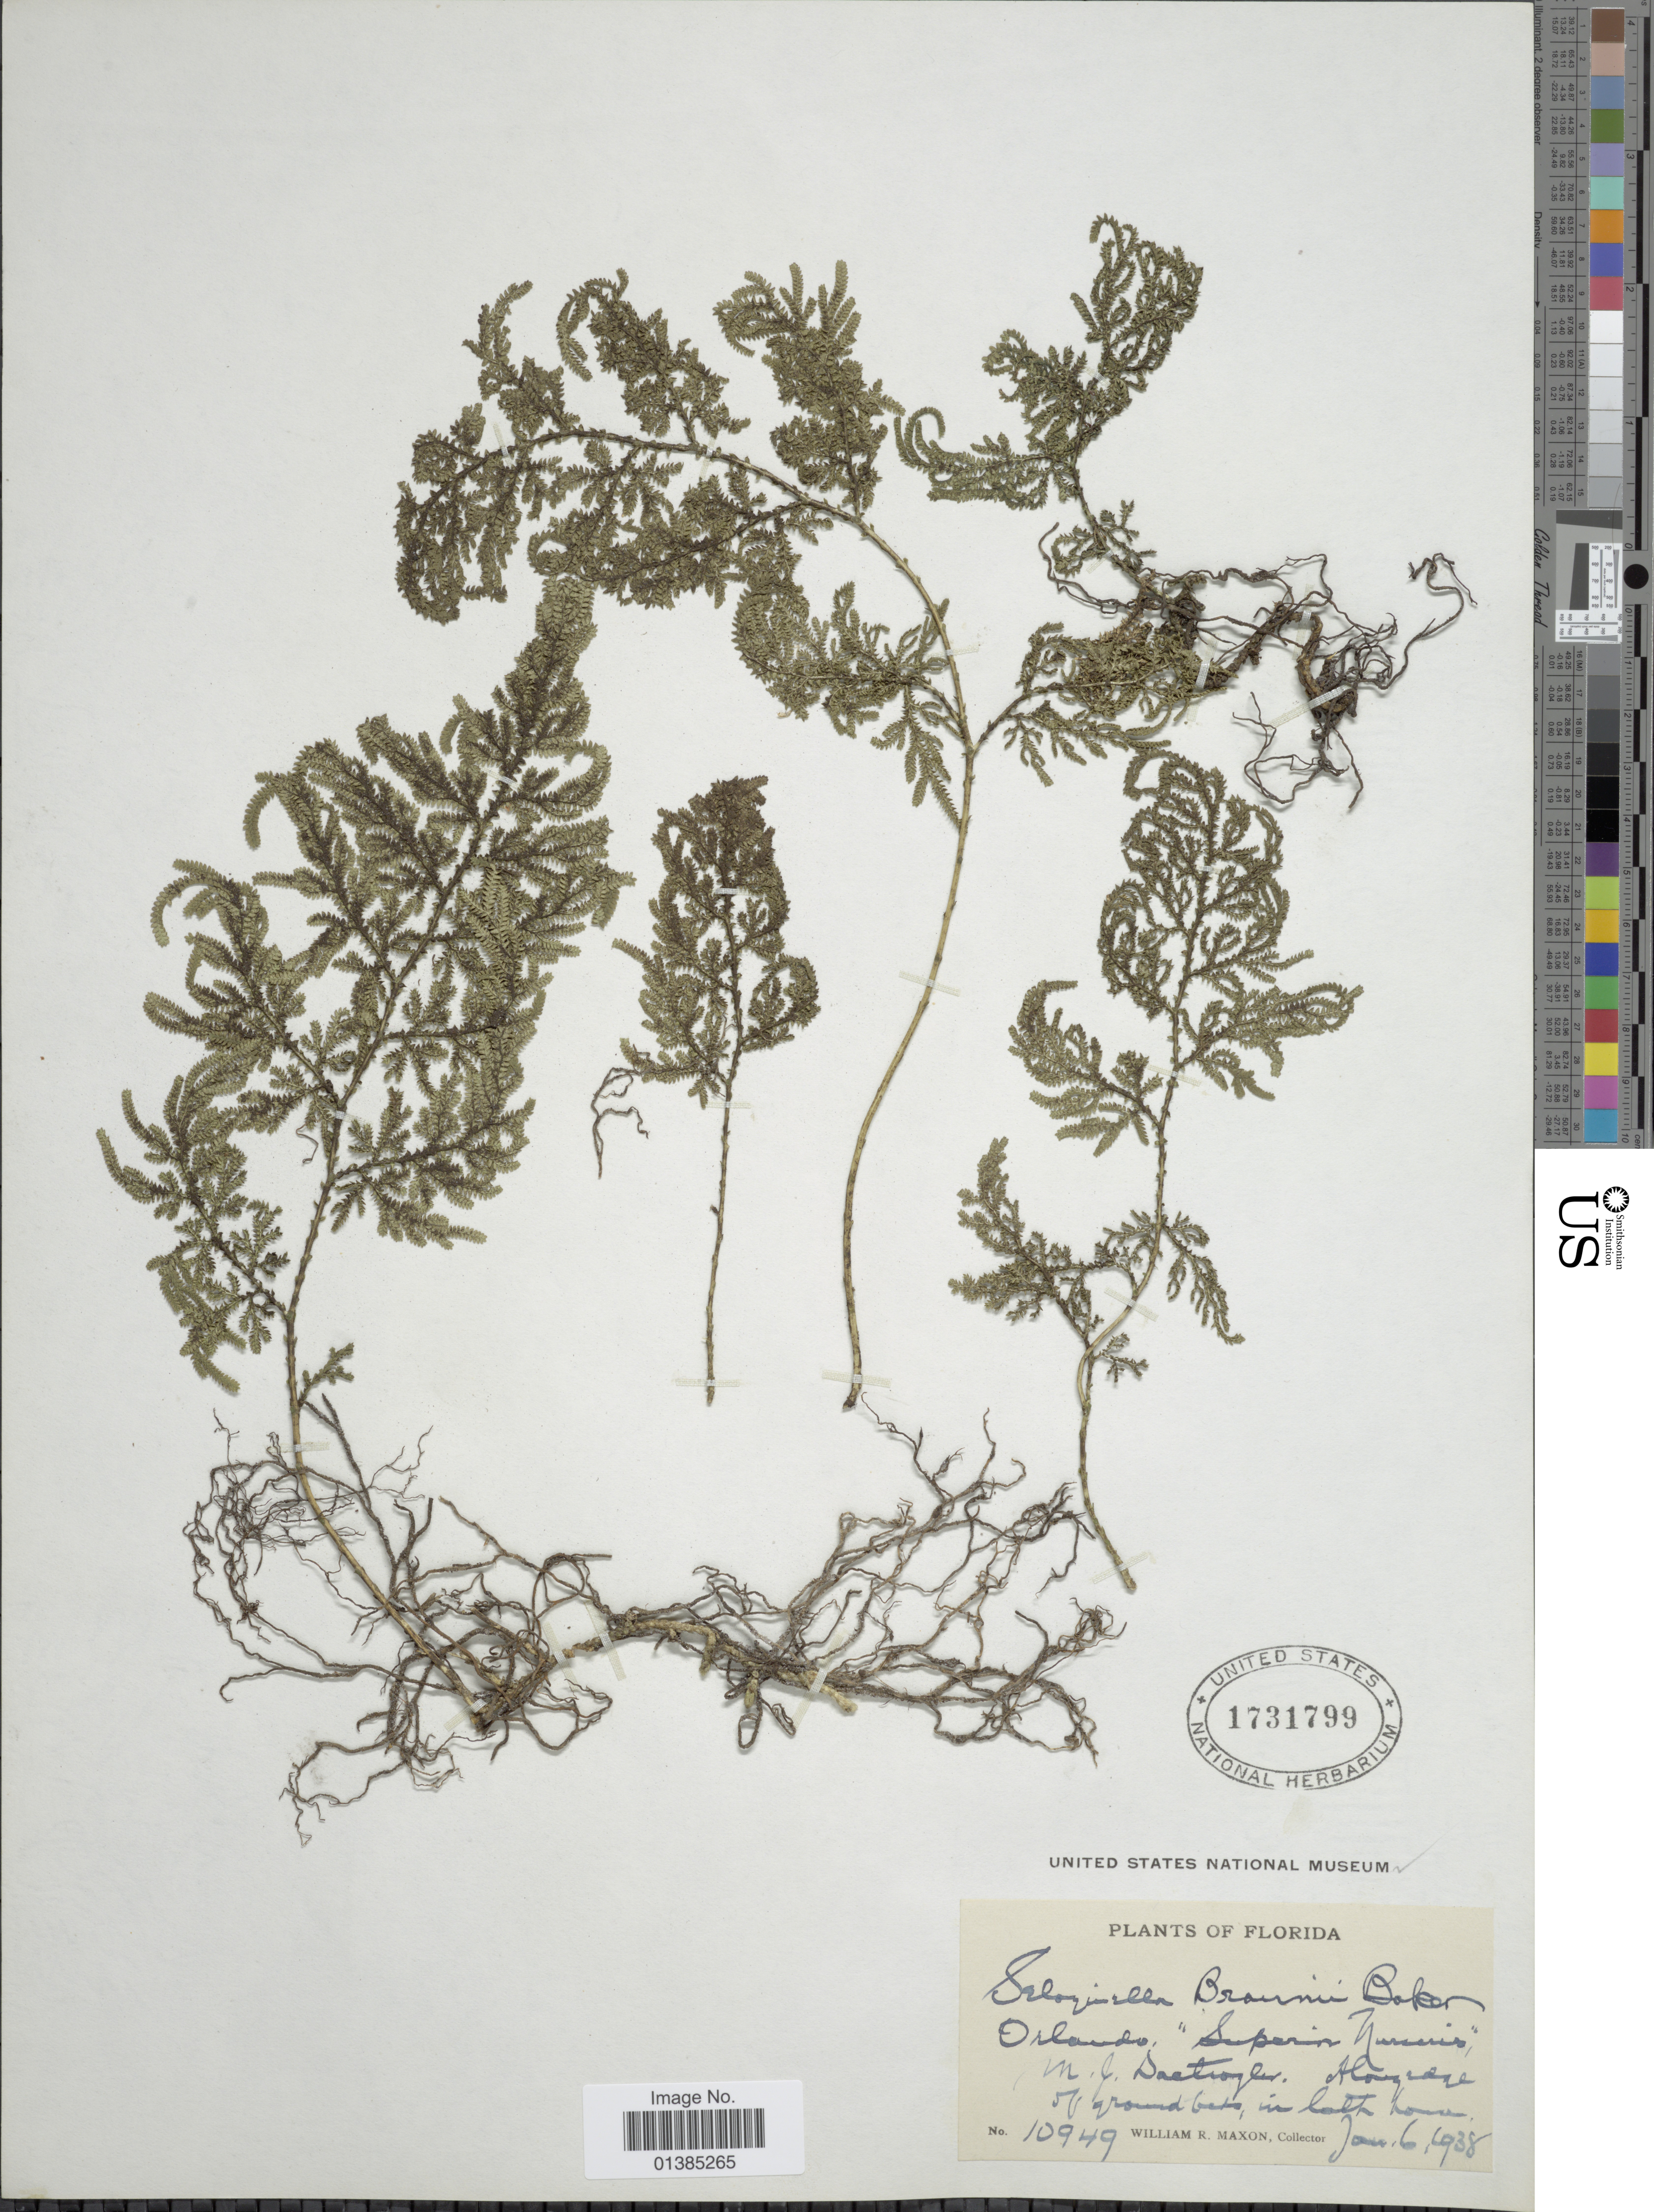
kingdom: Plantae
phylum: Tracheophyta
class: Lycopodiopsida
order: Selaginellales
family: Selaginellaceae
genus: Selaginella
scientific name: Selaginella braunii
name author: Baker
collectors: W. R. Maxon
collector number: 10949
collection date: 1938-01-06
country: United States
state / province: Florida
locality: Orlando, "Superior Nurseries", M.J. Deatroyler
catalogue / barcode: US 1731799